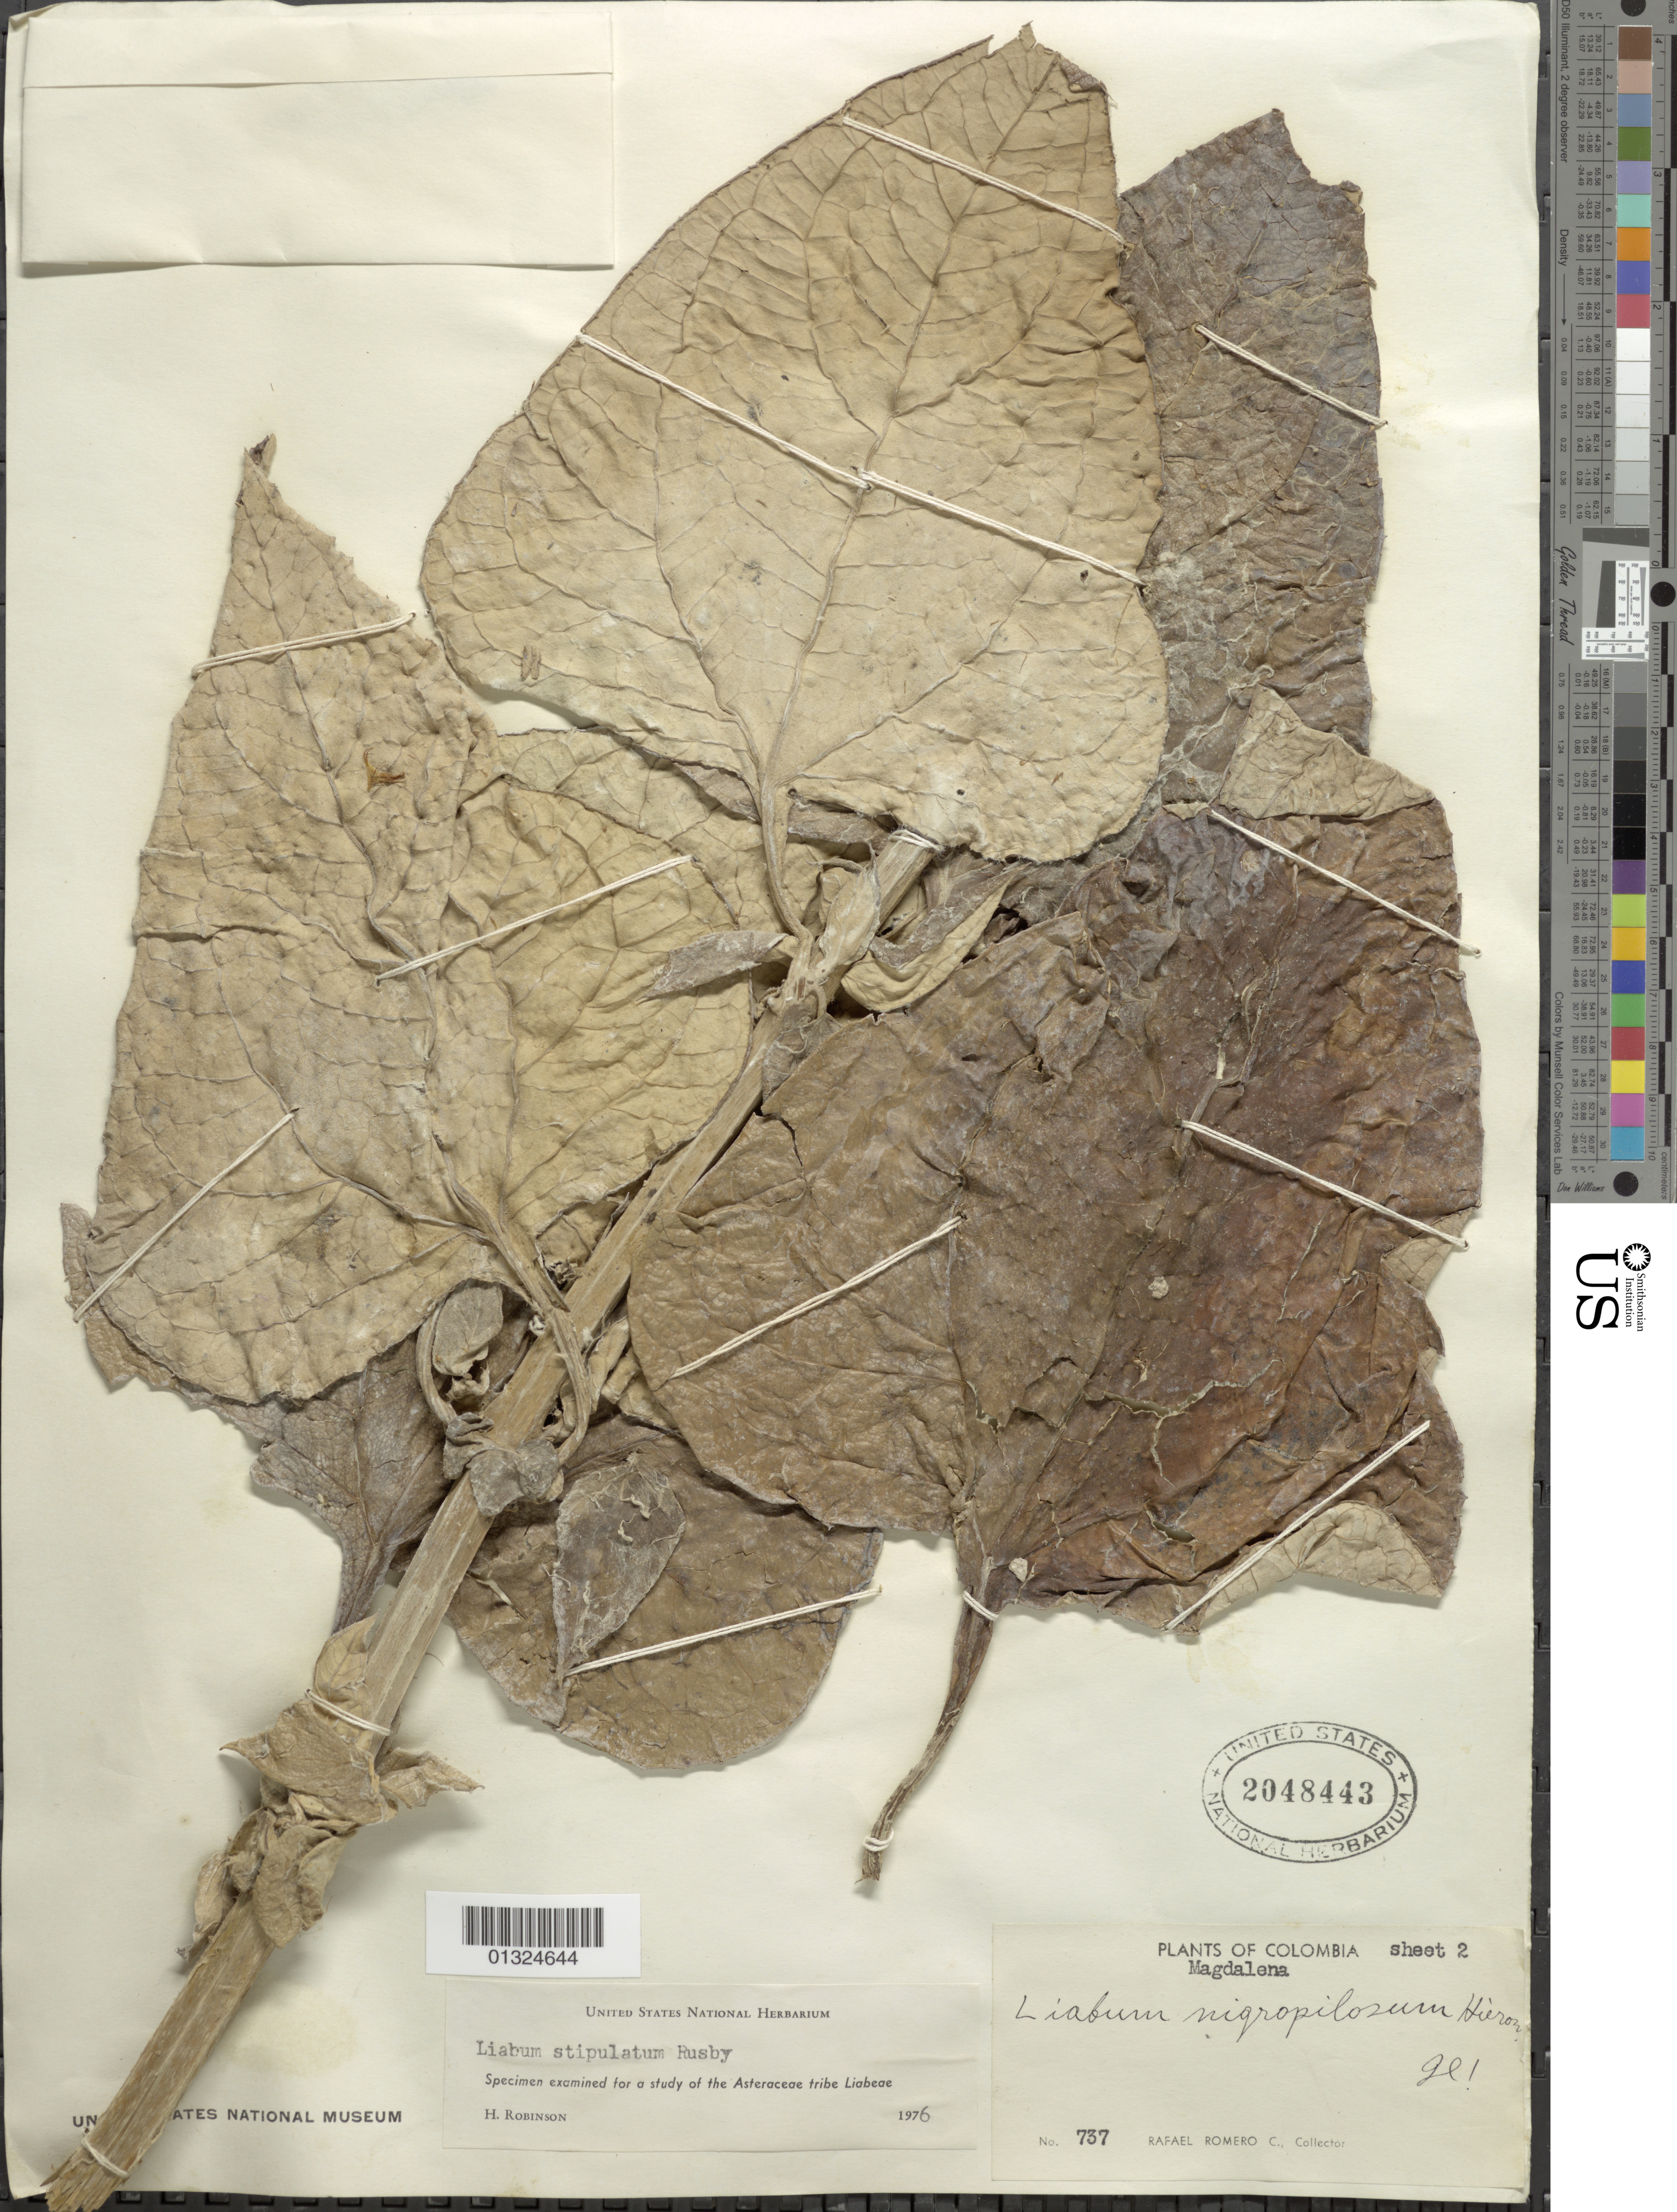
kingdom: Plantae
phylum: Tracheophyta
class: Magnoliopsida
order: Asterales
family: Asteraceae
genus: Liabum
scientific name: Liabum stipulatum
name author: Rusby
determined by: Robinson, Harold E., (US)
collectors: R. Romero Castañeda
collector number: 737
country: Colombia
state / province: Magdalena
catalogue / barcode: US 2048443